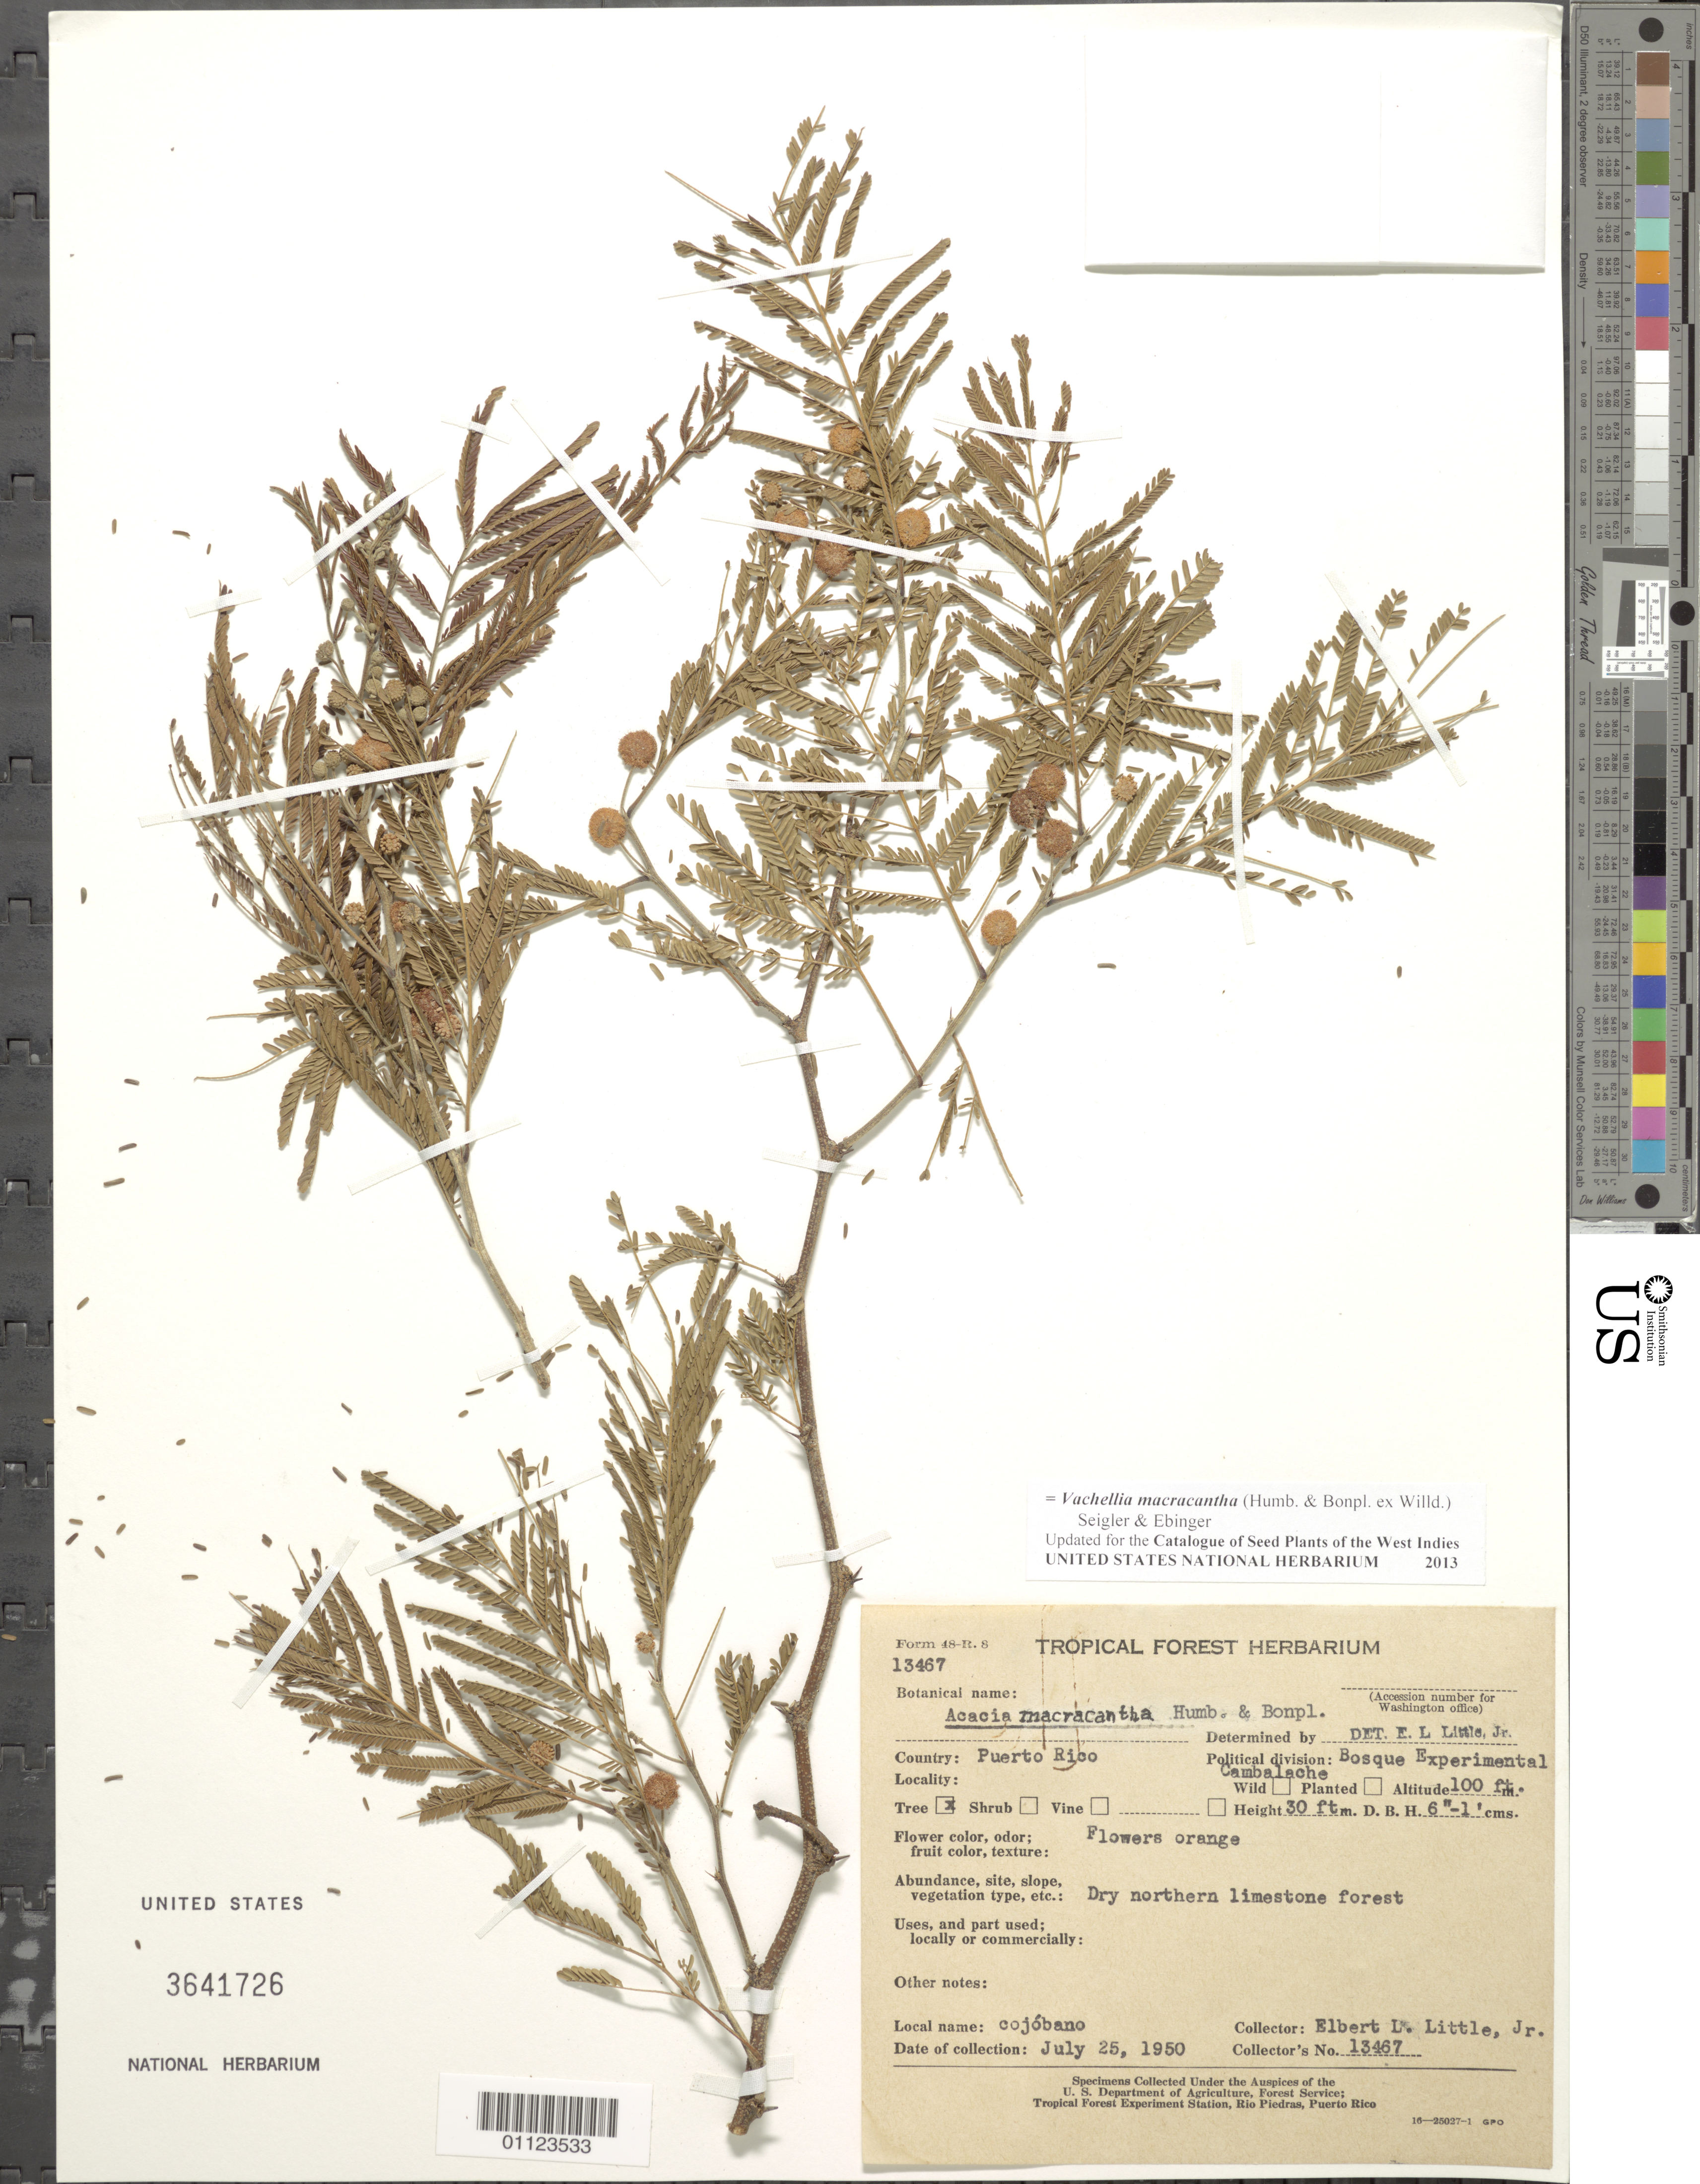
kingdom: Plantae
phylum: Tracheophyta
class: Magnoliopsida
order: Fabales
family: Fabaceae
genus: Vachellia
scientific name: Vachellia macracantha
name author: (Humb. & Bonpl. ex Willd.) Seigler & Ebinger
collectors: E. L. Little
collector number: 13467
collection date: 1950-07-25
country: Puerto Rico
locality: Bosque Experimental Cambalache.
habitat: Dry northern limestone forest.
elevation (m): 30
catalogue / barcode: US 3641726